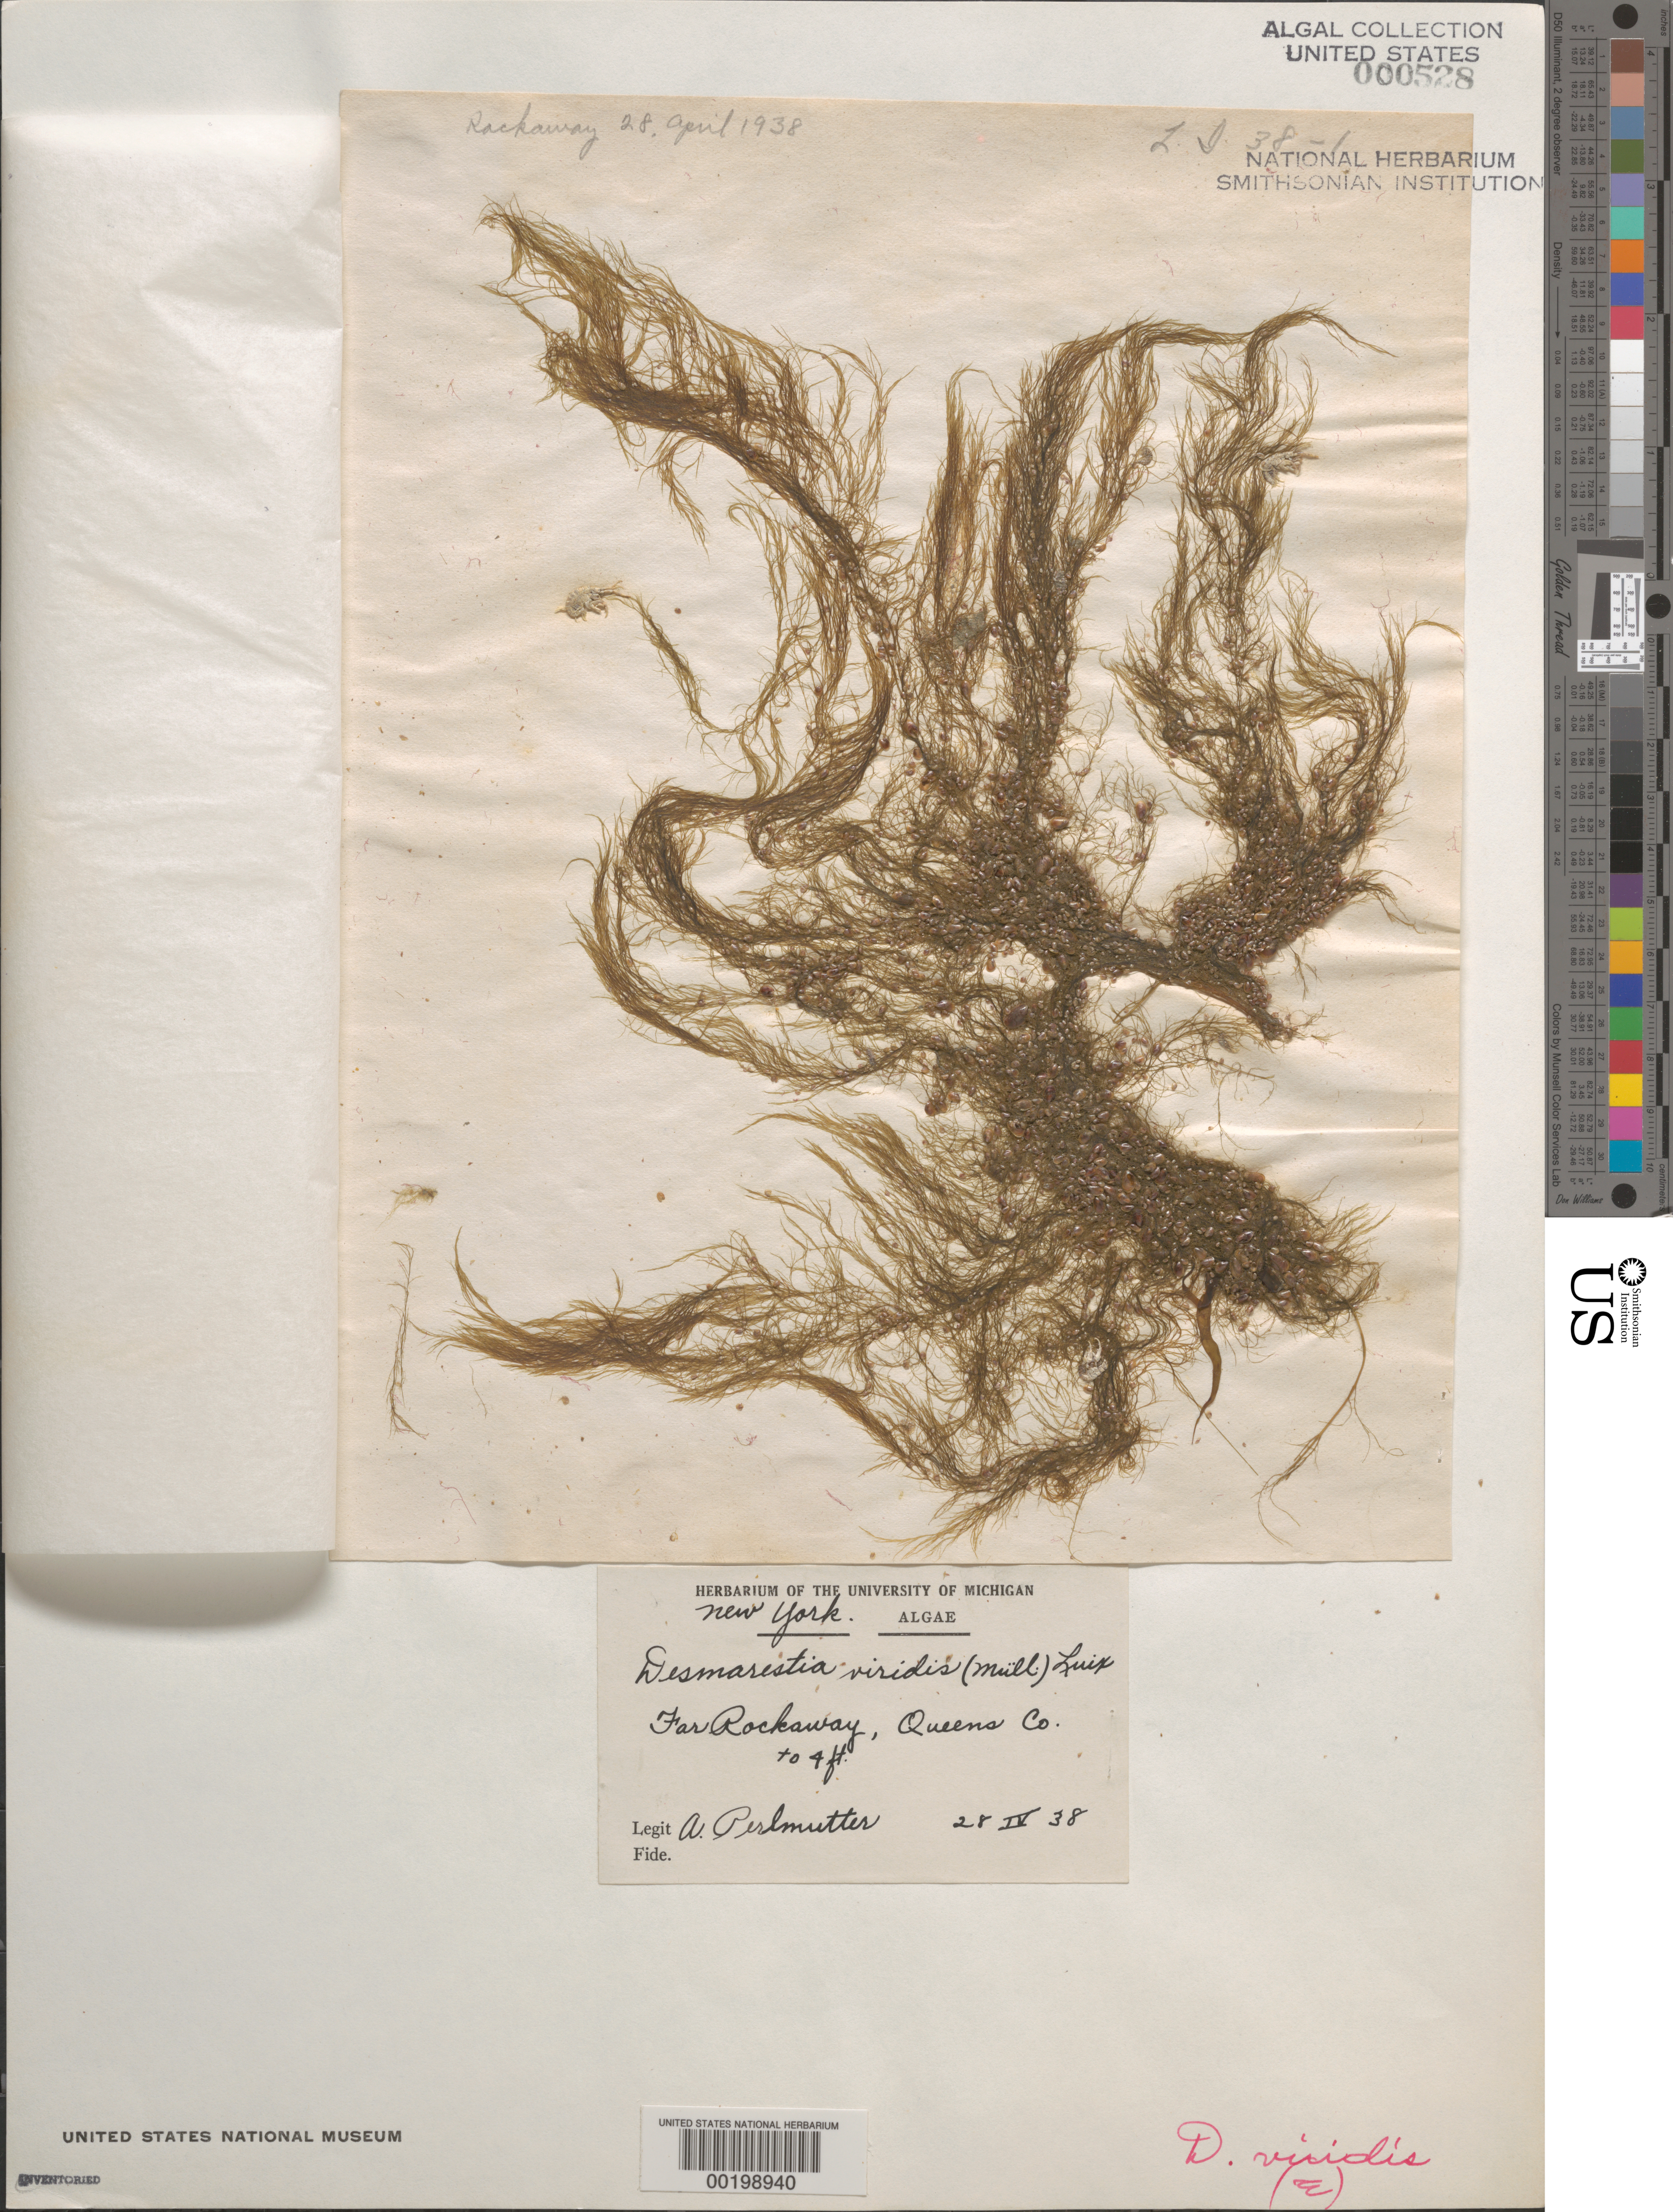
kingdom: Chromista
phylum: Ochrophyta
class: Phaeophyceae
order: Desmarestiales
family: Desmarestiaceae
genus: Desmarestia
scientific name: Desmarestia viridis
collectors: A. Perlmutter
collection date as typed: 28 Apr 1938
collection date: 1938-04-28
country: United States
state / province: New York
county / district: Queens County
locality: Far Rockaway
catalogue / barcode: US 528